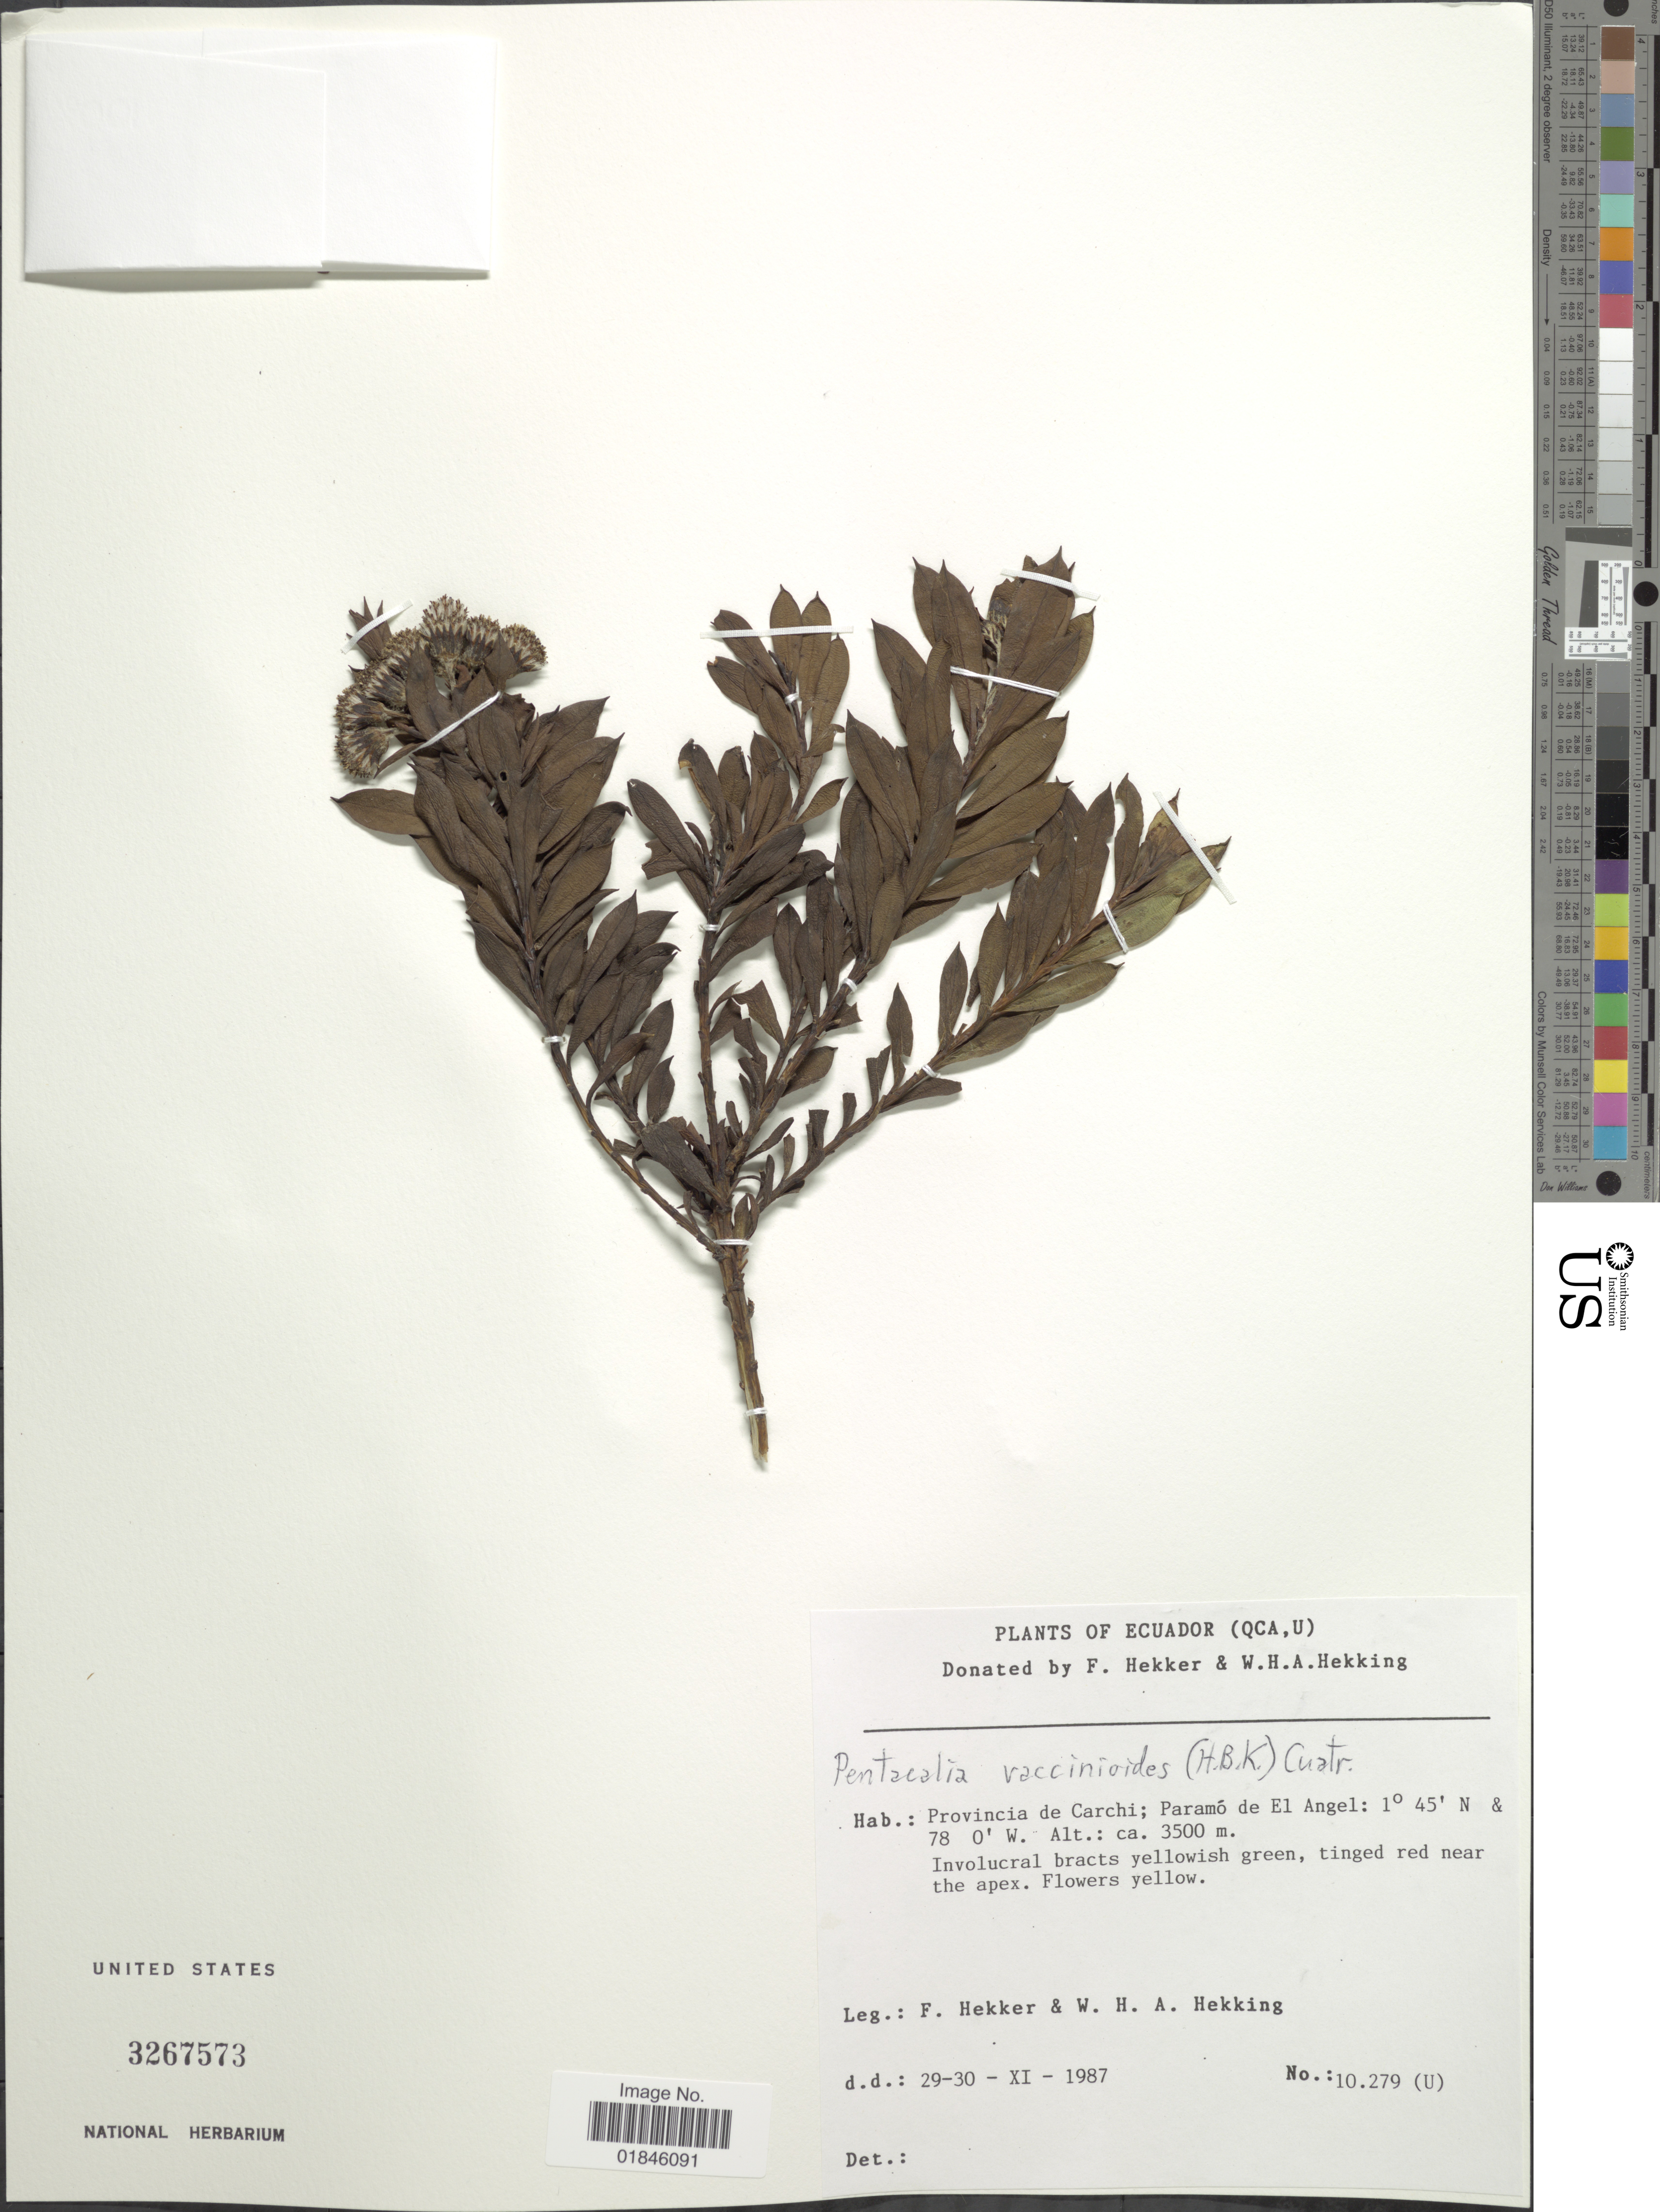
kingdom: Plantae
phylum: Tracheophyta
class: Magnoliopsida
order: Asterales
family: Asteraceae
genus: Pentacalia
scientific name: Pentacalia vaccinioides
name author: (Kunth) Cuatrec.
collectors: F. Hekker & W. H. A. Hekking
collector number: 10279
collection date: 1987-11-29/1987-11-30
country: Ecuador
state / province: Carchi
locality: Provincia de Carchi; Paramó de El Angel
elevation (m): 3500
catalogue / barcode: US 3267573